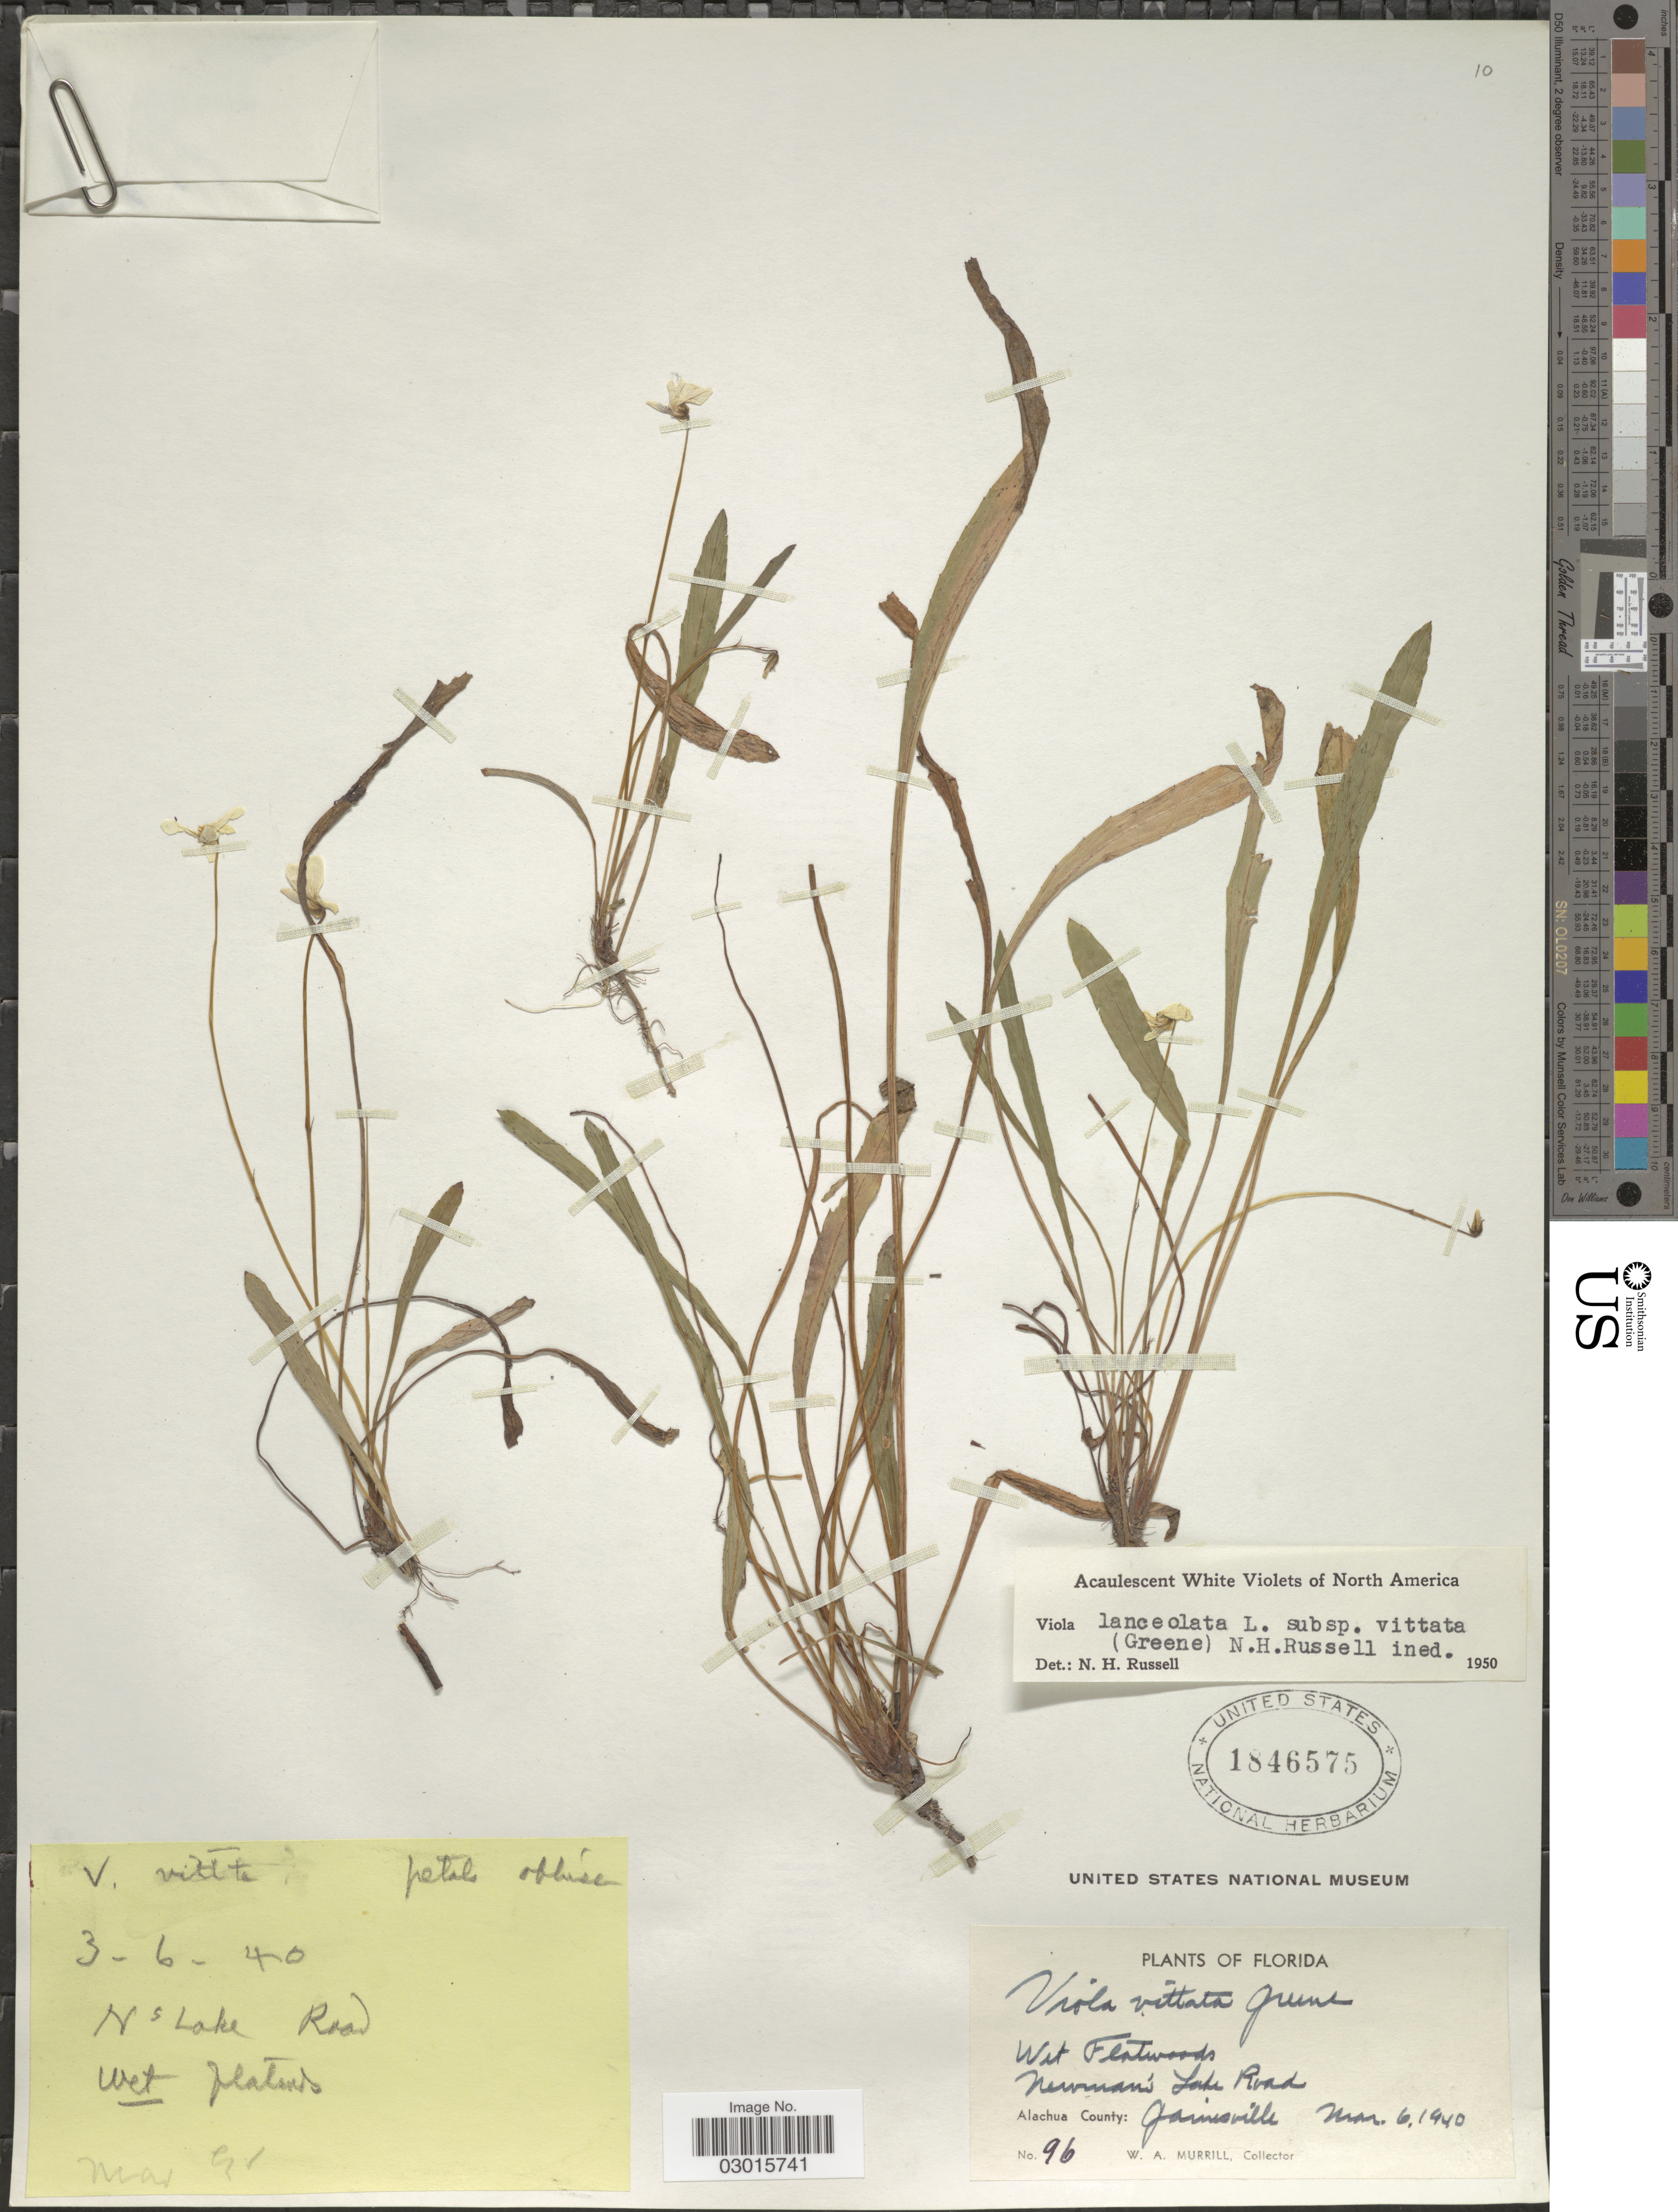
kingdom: Plantae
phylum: Tracheophyta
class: Magnoliopsida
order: Malpighiales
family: Violaceae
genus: Viola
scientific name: Viola lanceolata subsp. vittata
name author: (Greene) N. H. Russell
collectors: W. A. Murrill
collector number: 96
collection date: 1940-03-06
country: United States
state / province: Florida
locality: Newman's Lake Road. Alachua County: Gainesville.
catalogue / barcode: US 1846575